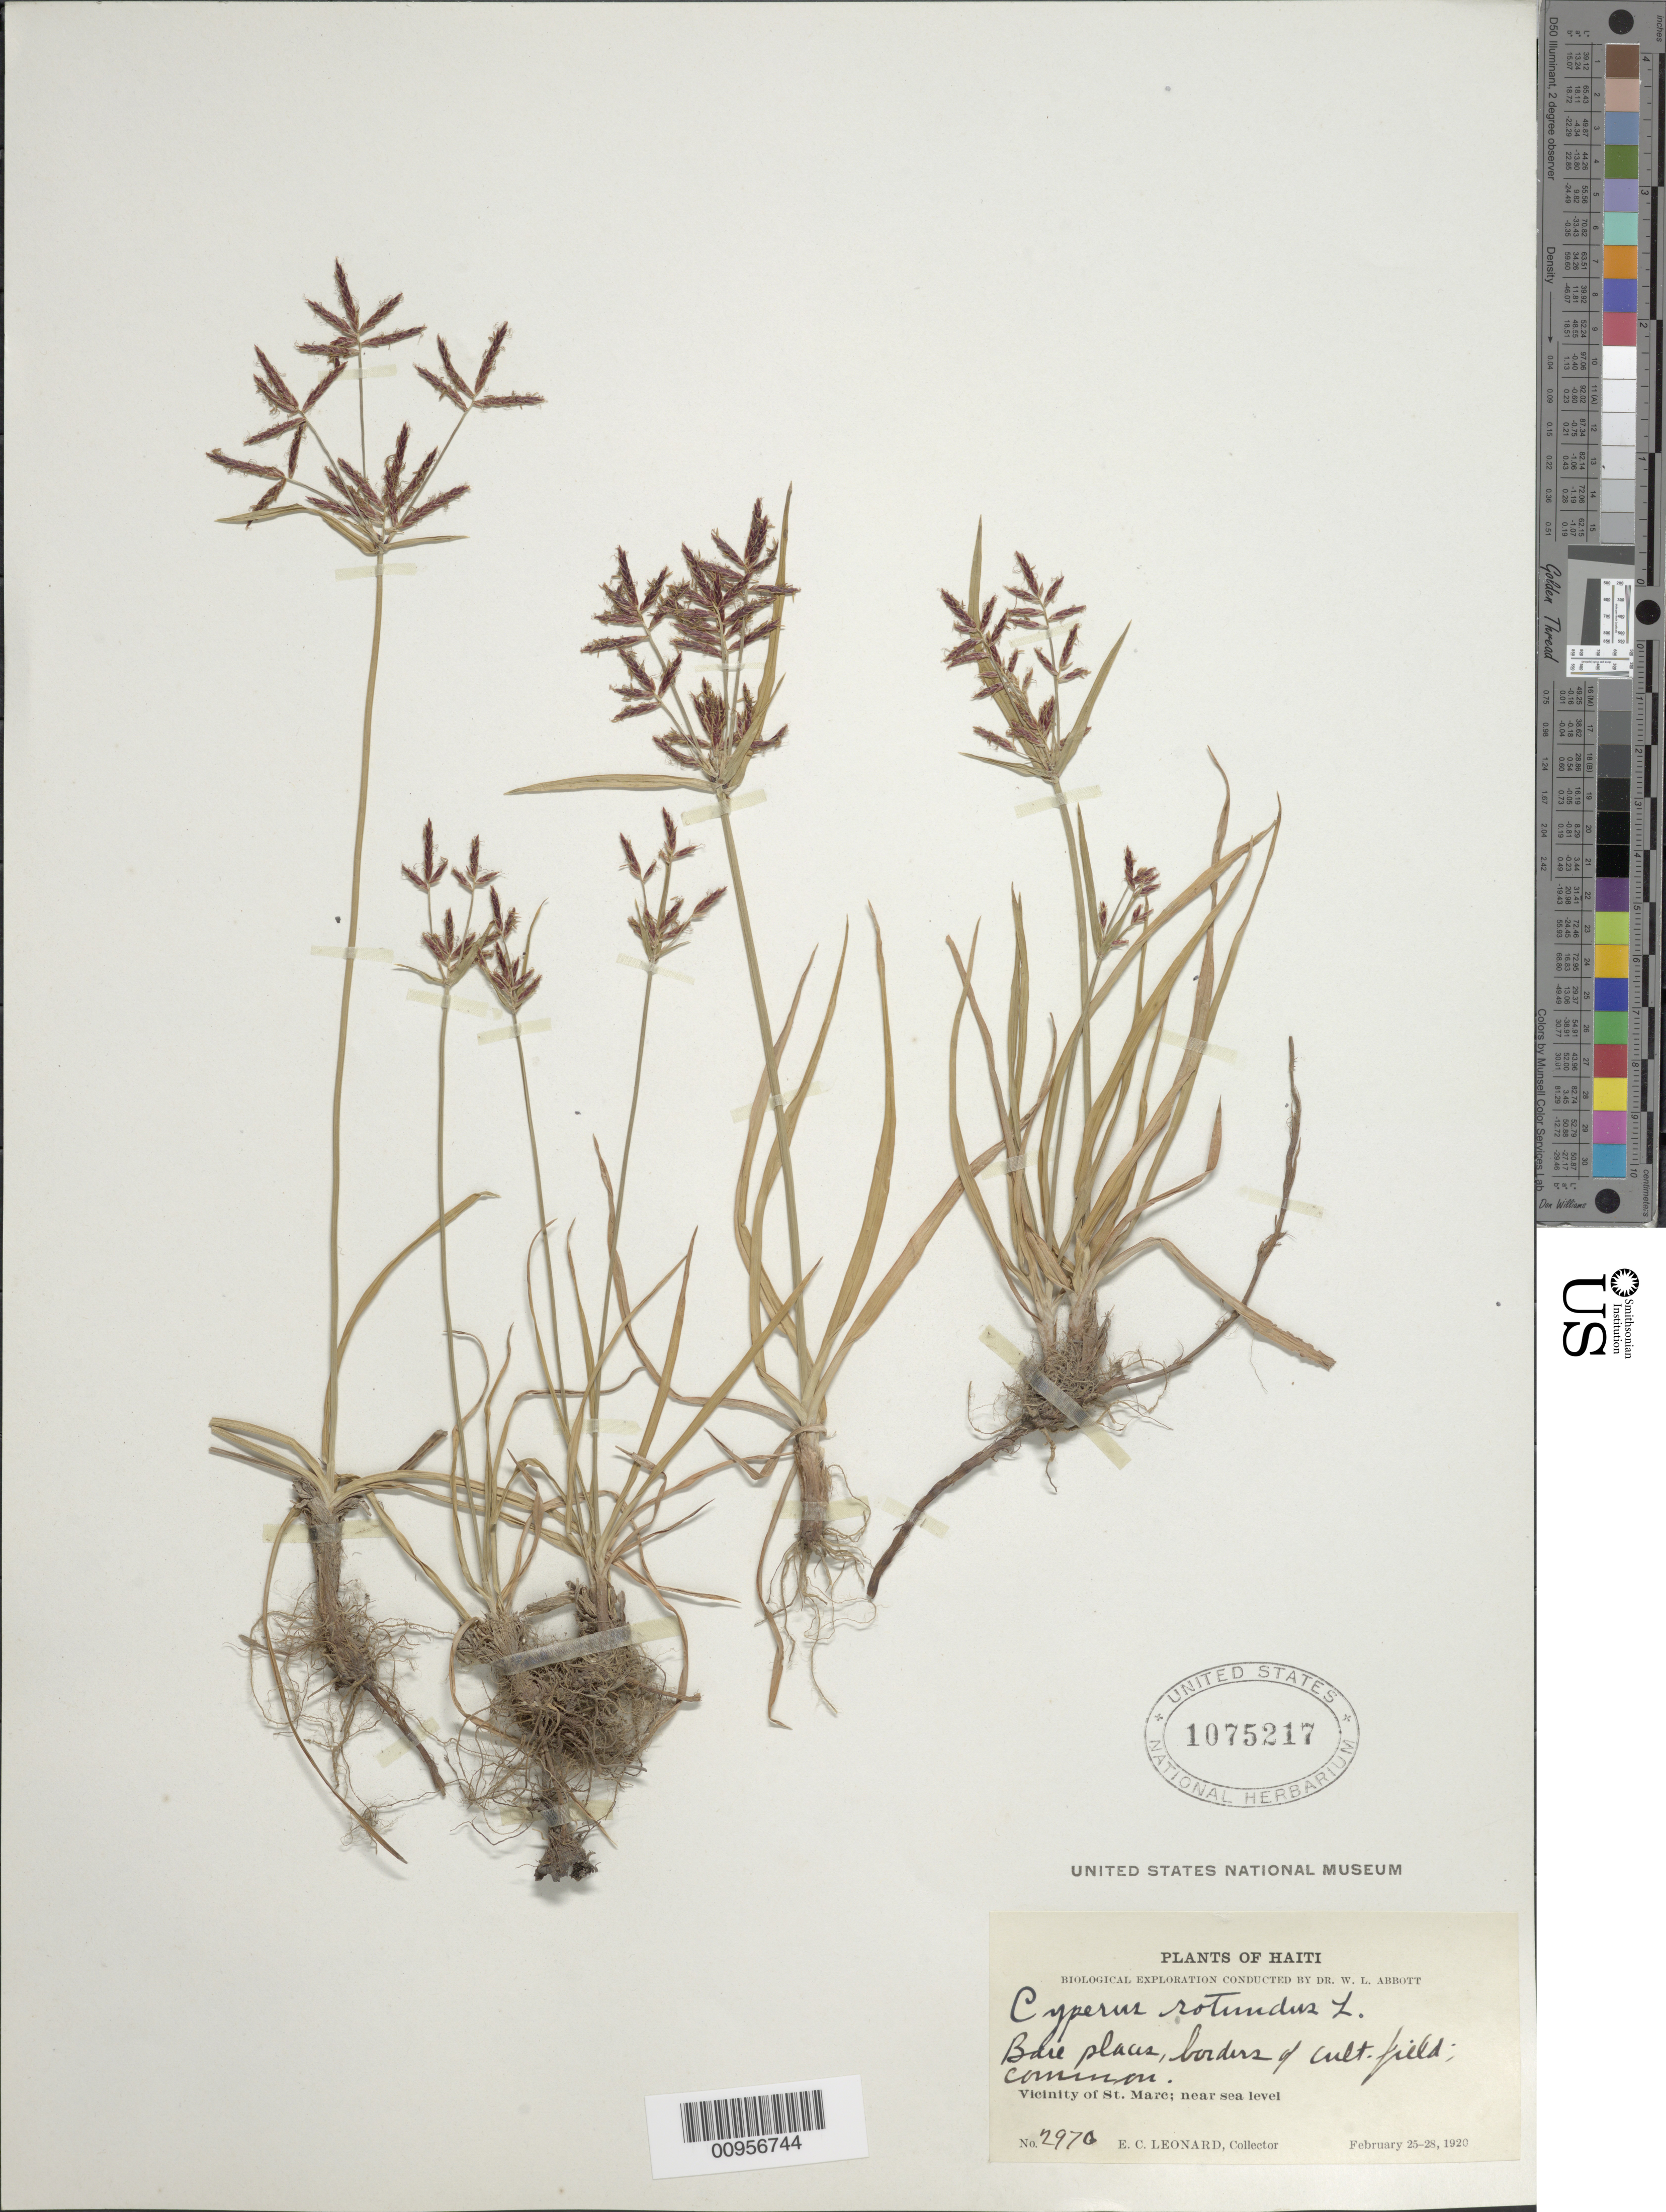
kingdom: Plantae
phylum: Tracheophyta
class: Liliopsida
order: Poales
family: Cyperaceae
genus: Cyperus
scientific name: Cyperus rotundus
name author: L.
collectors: E. C. Leonard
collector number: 2970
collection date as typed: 25 Feb 1920 to 28 Feb 1920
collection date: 1920-02-25/1920-02-28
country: Haiti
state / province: Artibonite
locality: Vicinity of St. Marc, bare places, borders of cultivated fields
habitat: Bare places, borders of cultivated fields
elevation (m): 0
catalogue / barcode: US 1075217